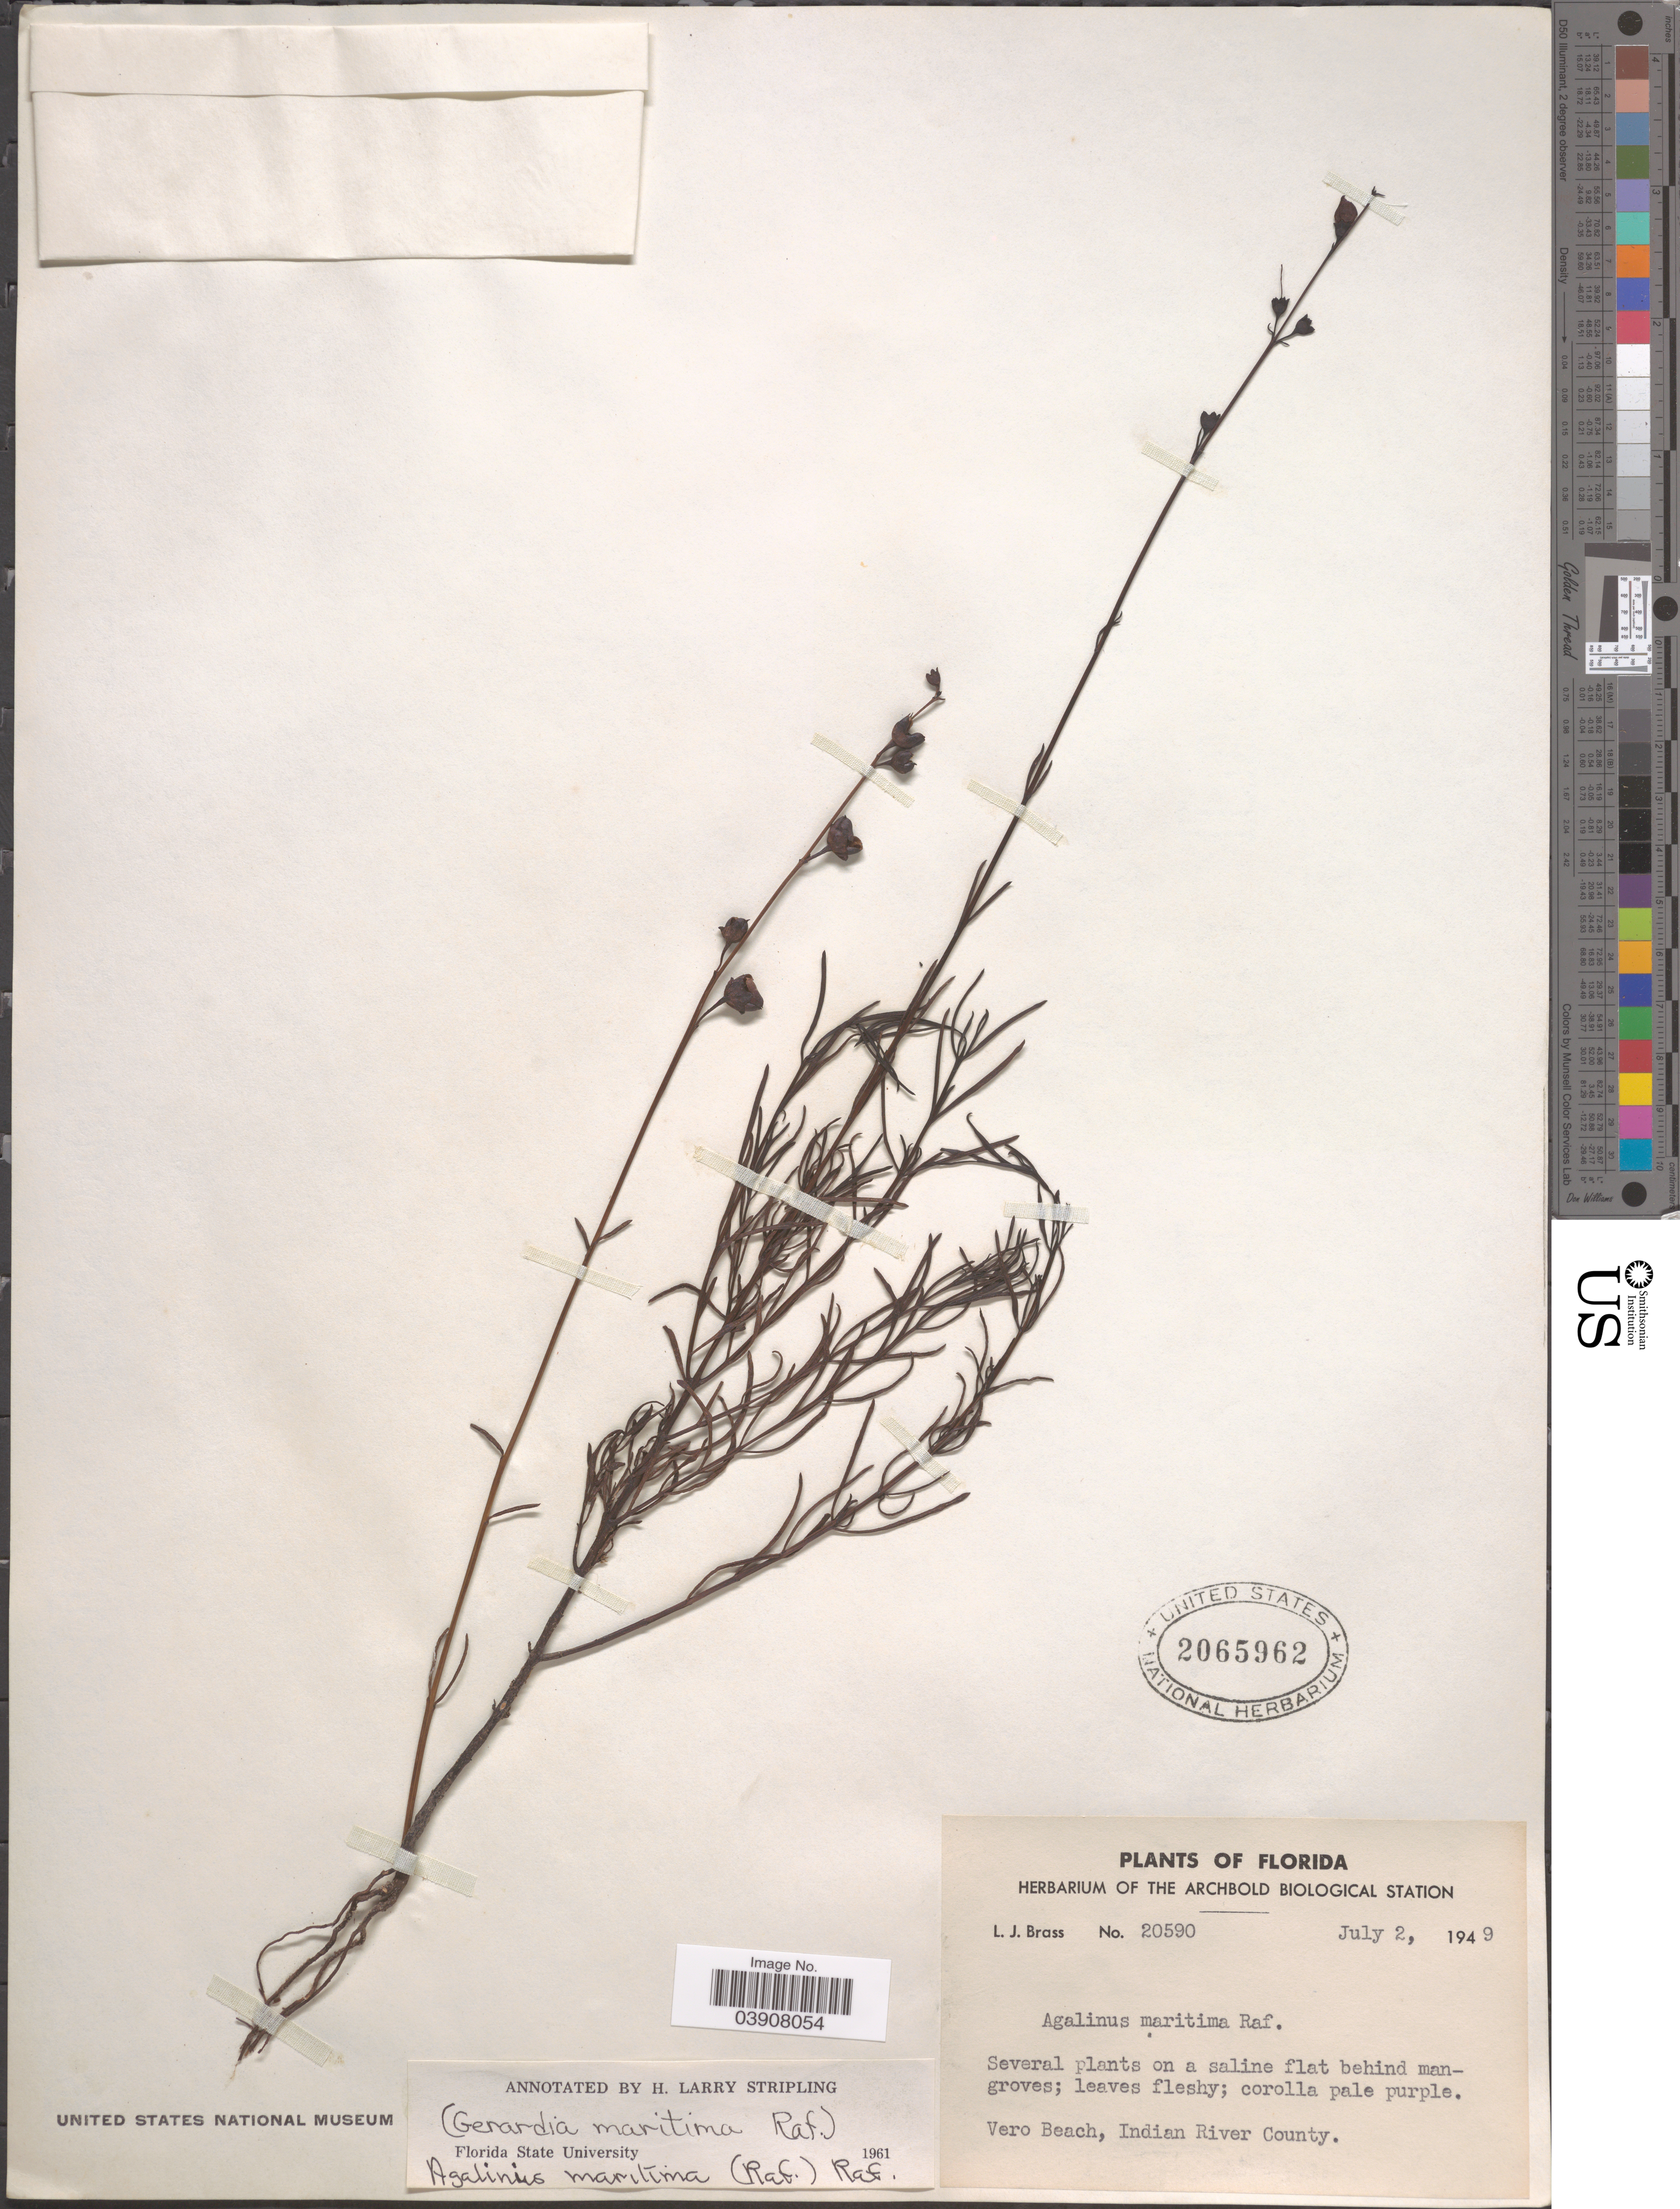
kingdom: Plantae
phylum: Tracheophyta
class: Magnoliopsida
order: Lamiales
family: Orobanchaceae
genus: Agalinis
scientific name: Agalinis maritima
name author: (Raf.) Raf.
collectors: L. J. Brass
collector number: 20590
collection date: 1949-07-02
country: United States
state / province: Florida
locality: Vero Beach, Indian River County.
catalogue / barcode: US 2065962